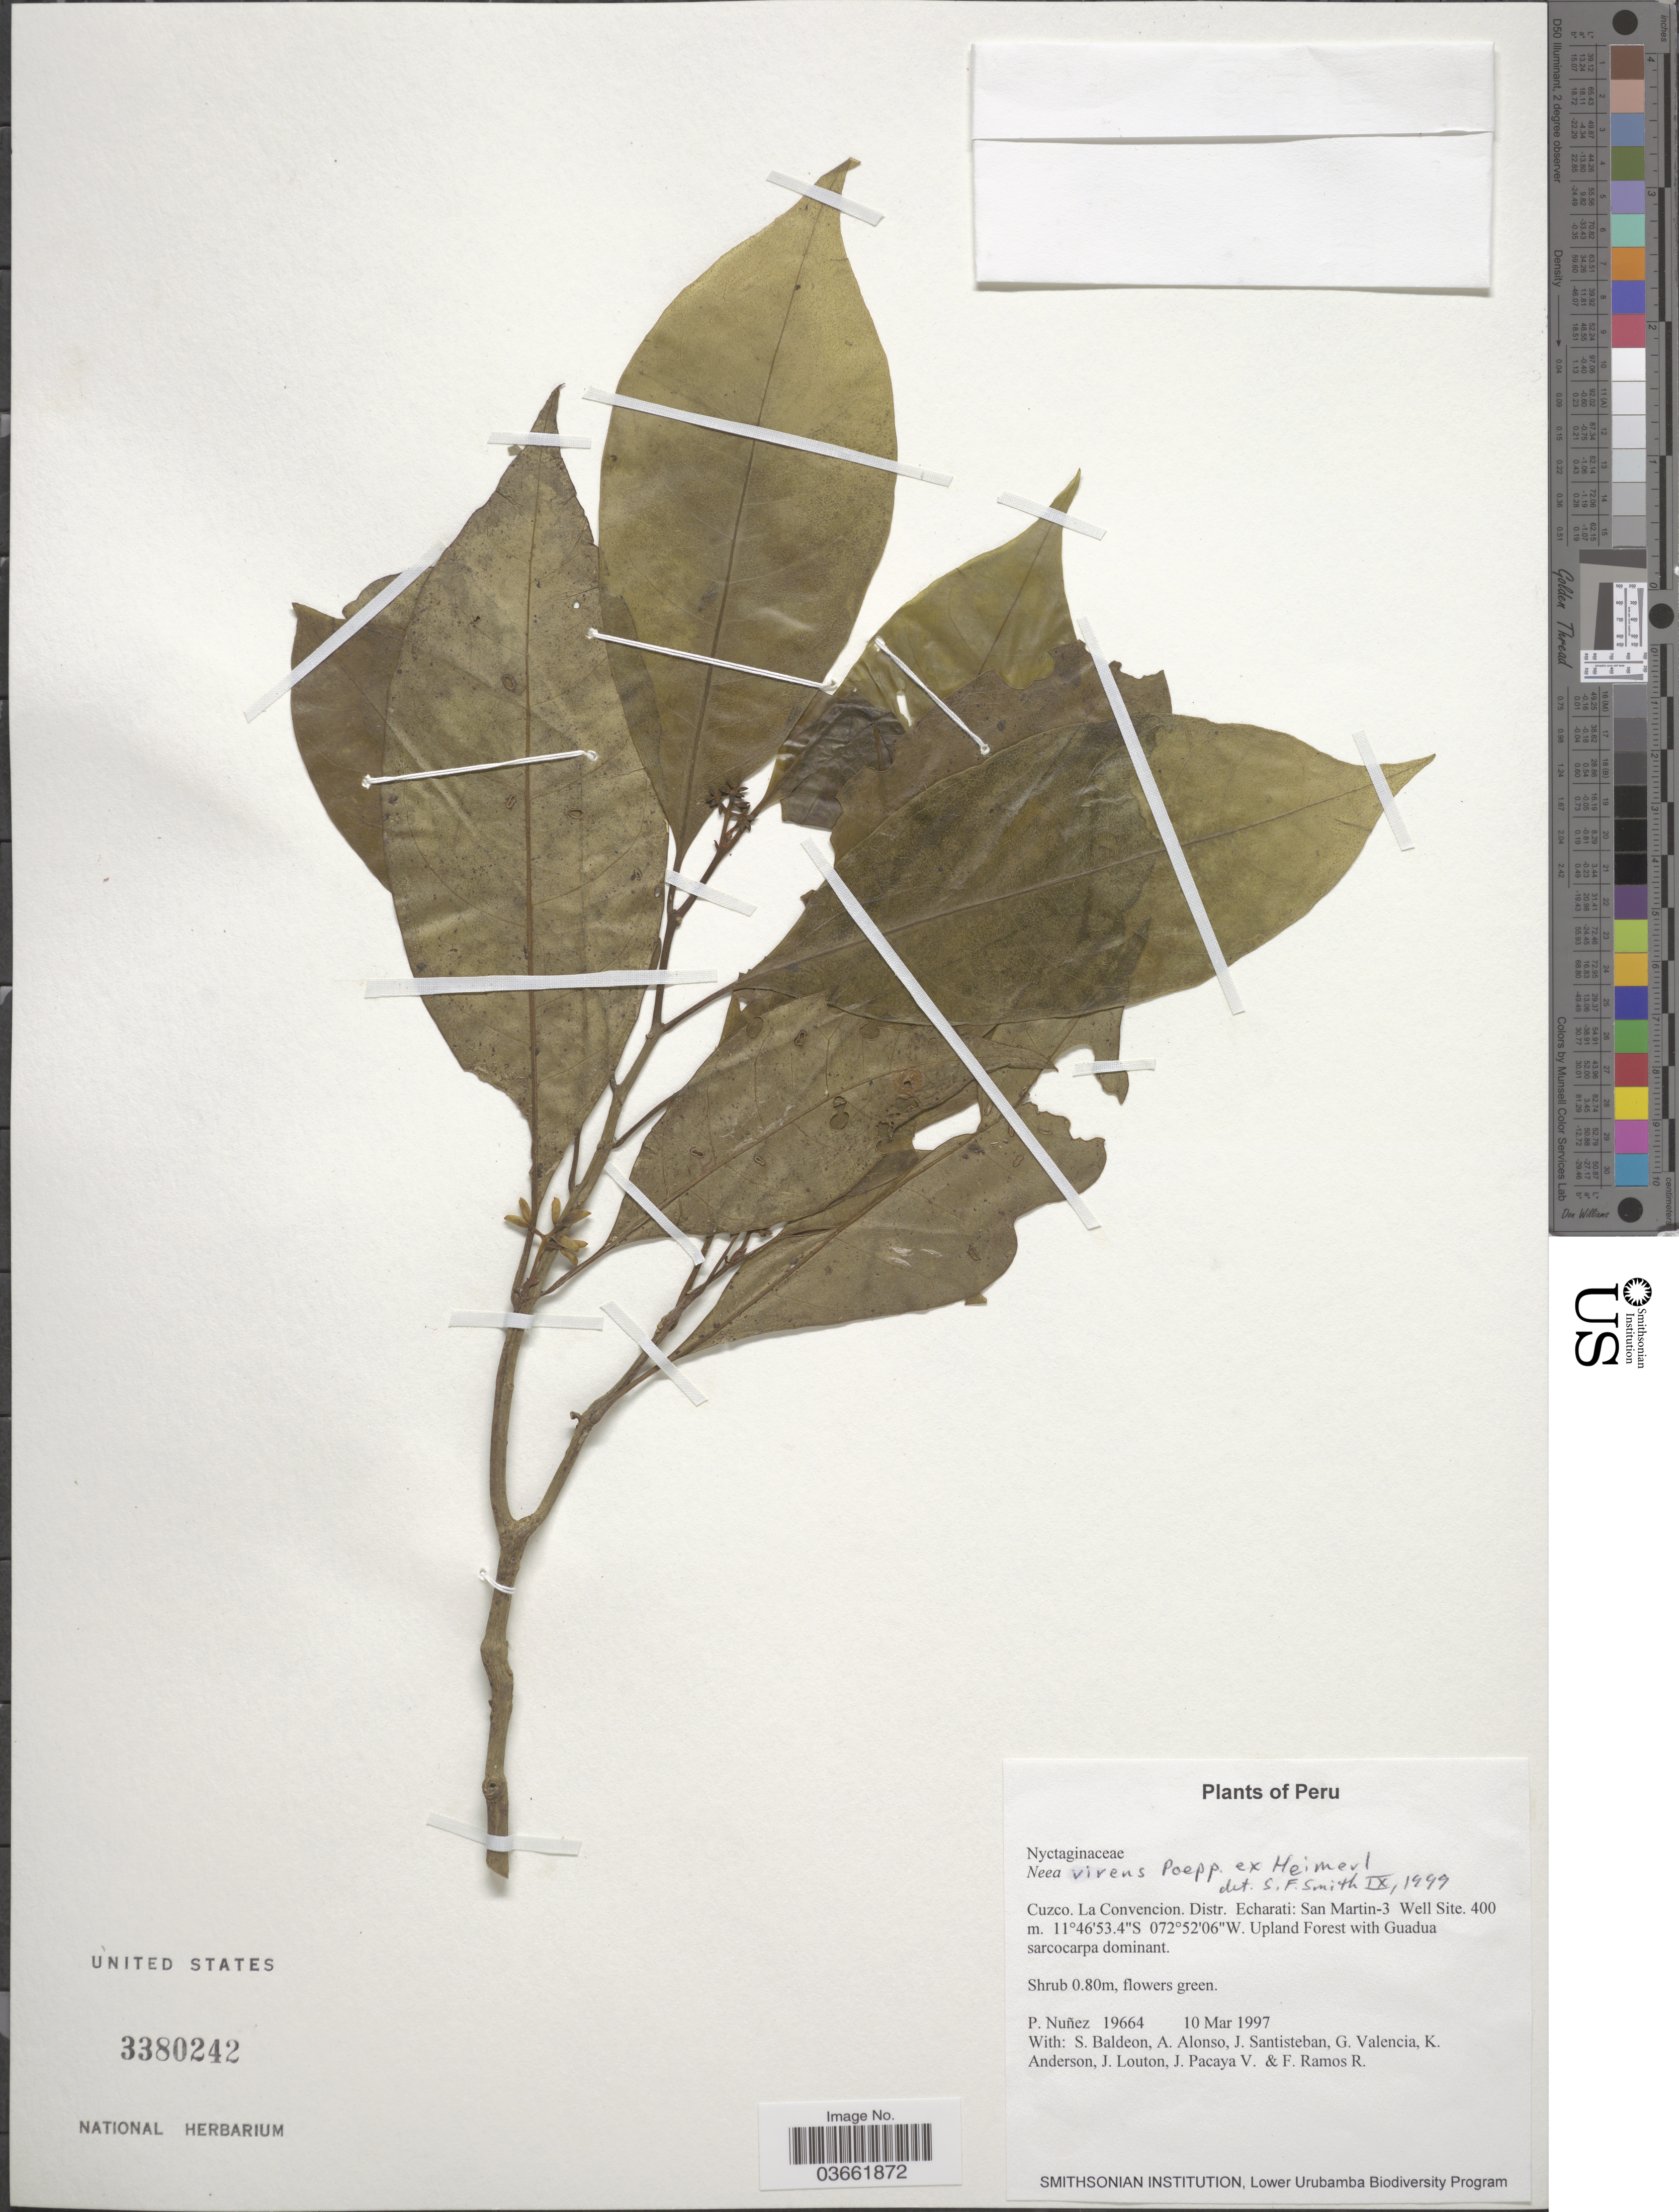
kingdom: Plantae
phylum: Tracheophyta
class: Magnoliopsida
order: Caryophyllales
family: Nyctaginaceae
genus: Neea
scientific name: Neea virens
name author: Poepp. ex Heimerl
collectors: P. Nuñez V., S. Baldeon, A. Alonso, J. Santisteban & et al.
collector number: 19664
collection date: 1997-03-10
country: Peru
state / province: Cusco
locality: La Convencion. Distr. Echarati: San Martin-3 Well Site. Upland Forest with Guadua sarcocarpa dominant.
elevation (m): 400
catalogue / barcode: US 3380242